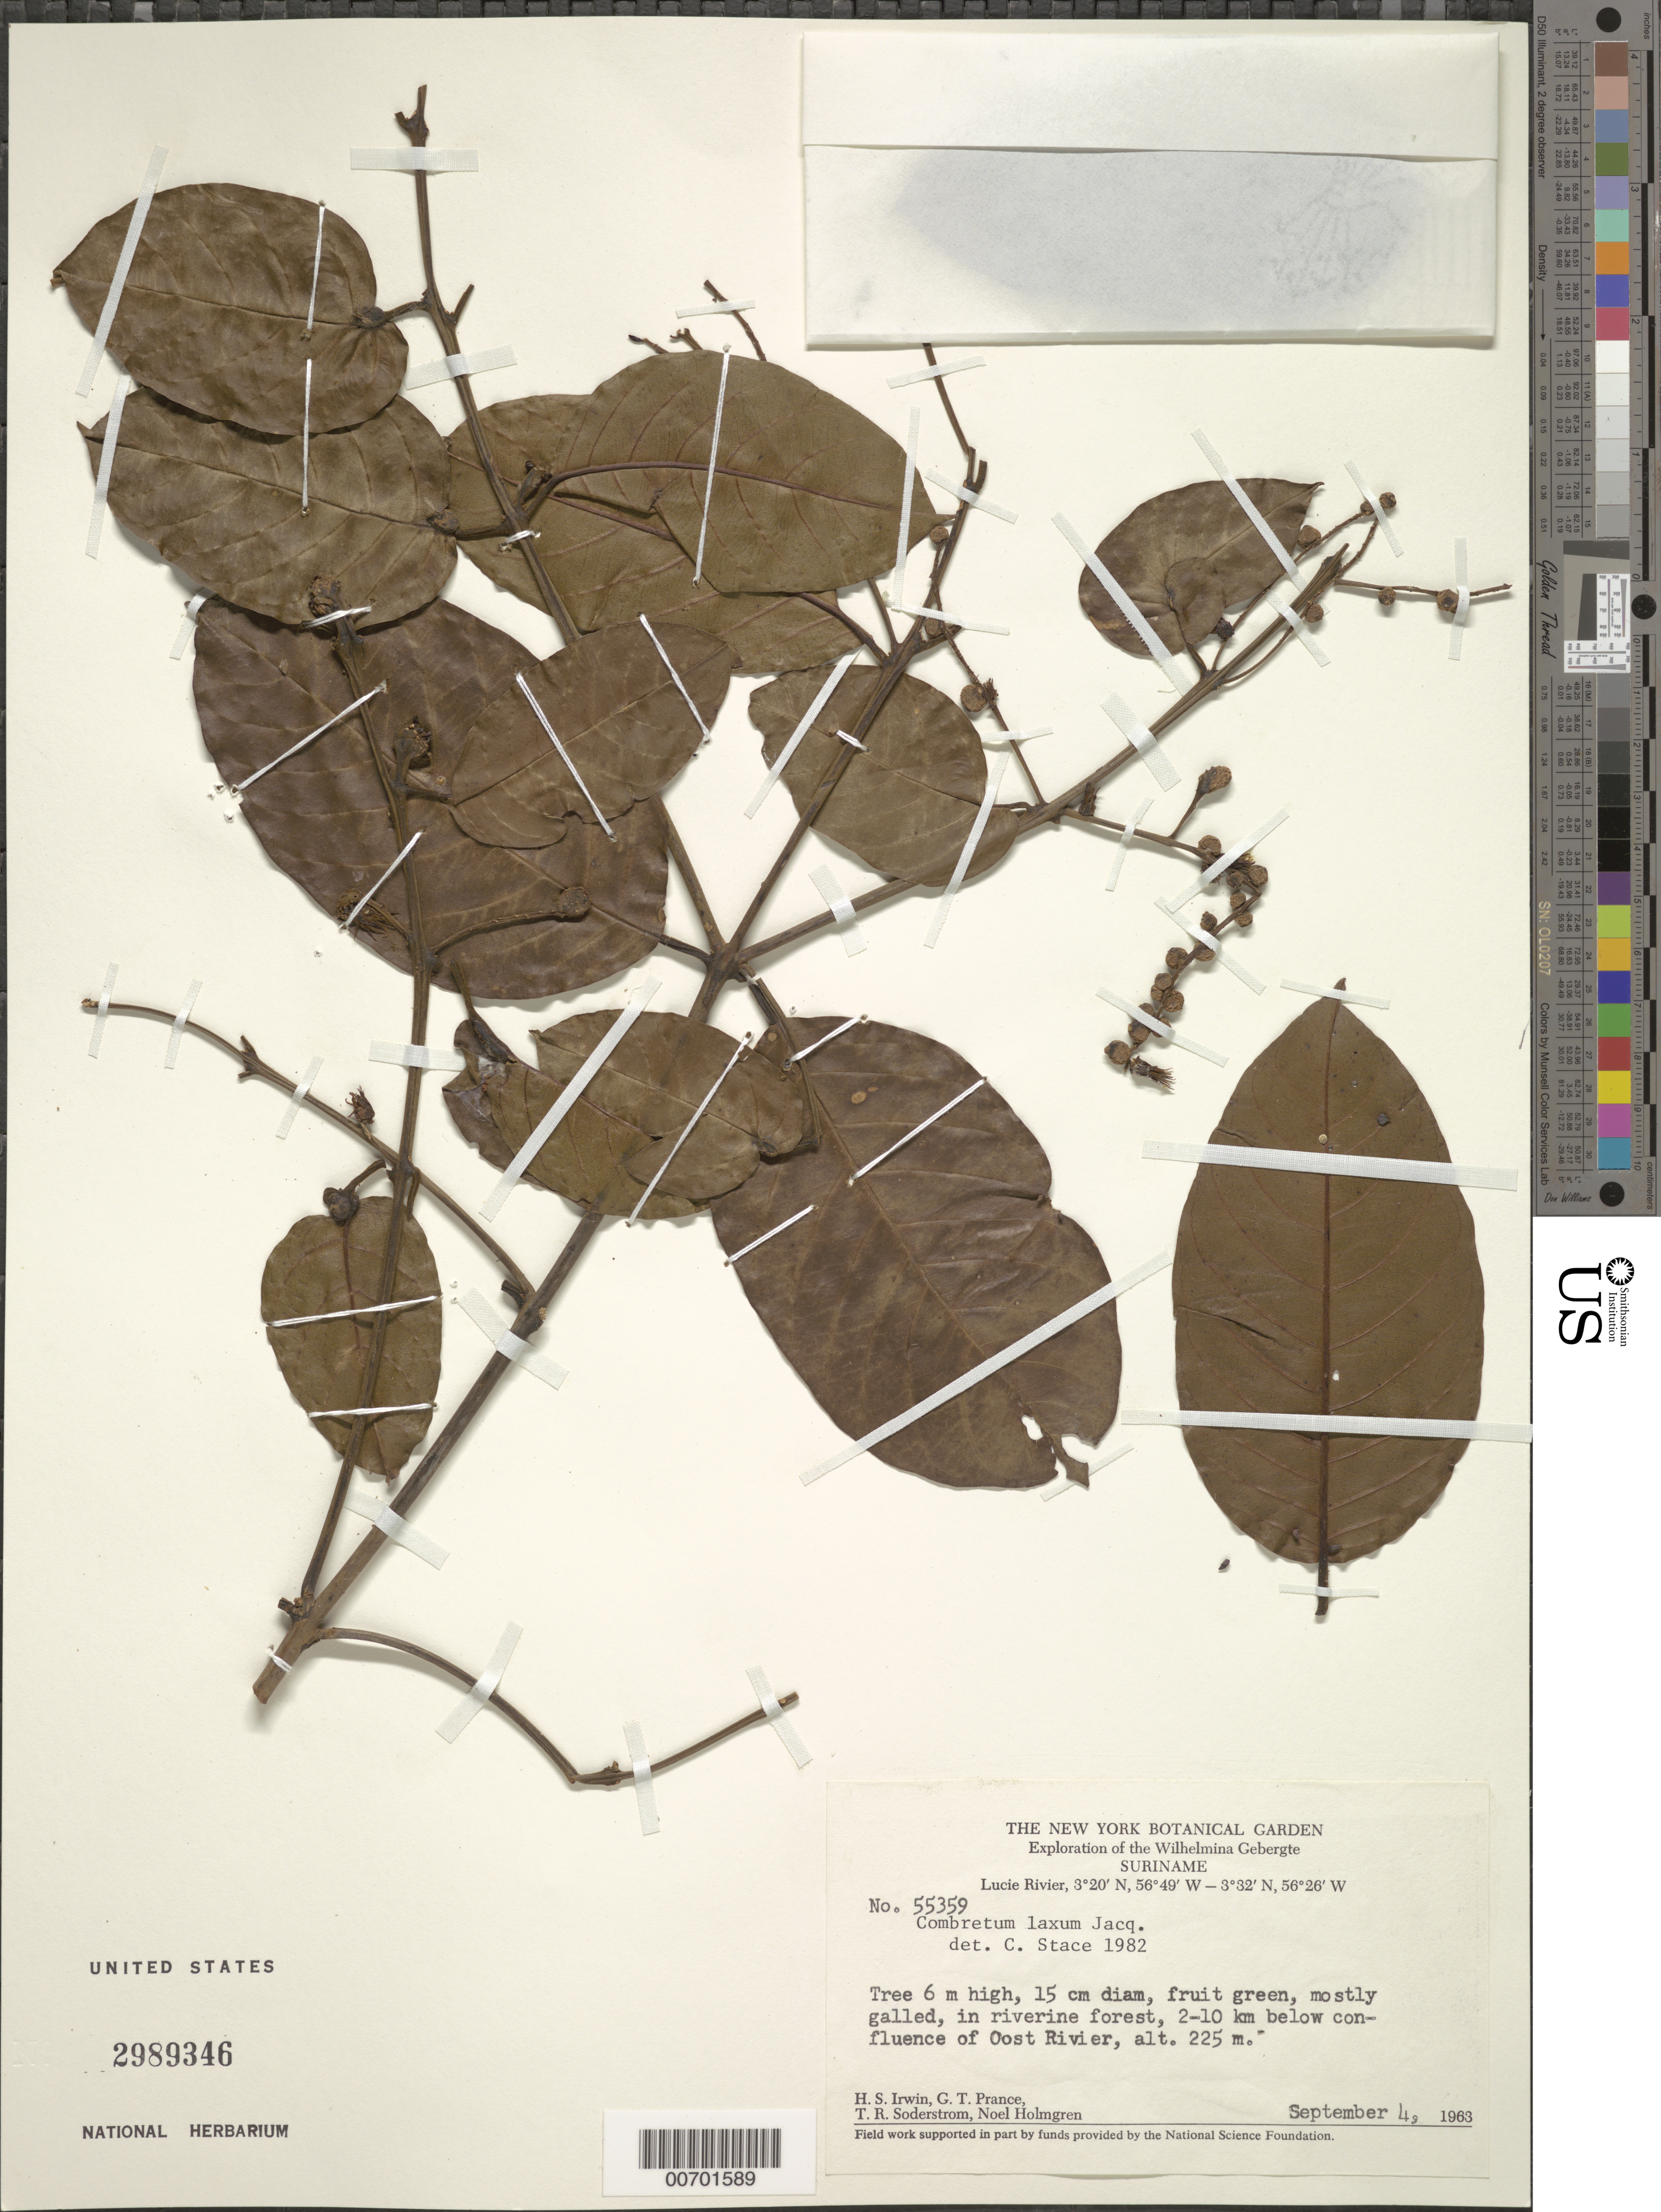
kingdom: Plantae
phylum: Tracheophyta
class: Magnoliopsida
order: Myrtales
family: Combretaceae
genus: Combretum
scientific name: Combretum laxum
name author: Jacq.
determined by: Stace, C. A.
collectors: H. Irwin, G. T. Prance, T. R. Soderstrom & N. H. Holmgren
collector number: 55359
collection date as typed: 4-Sep-63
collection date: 1963-09-04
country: Suriname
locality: Lucie R., 2-10 km below confl. with Oost R., Wilhelmina Gebergte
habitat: Riverine forest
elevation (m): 225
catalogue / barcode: US 2989346